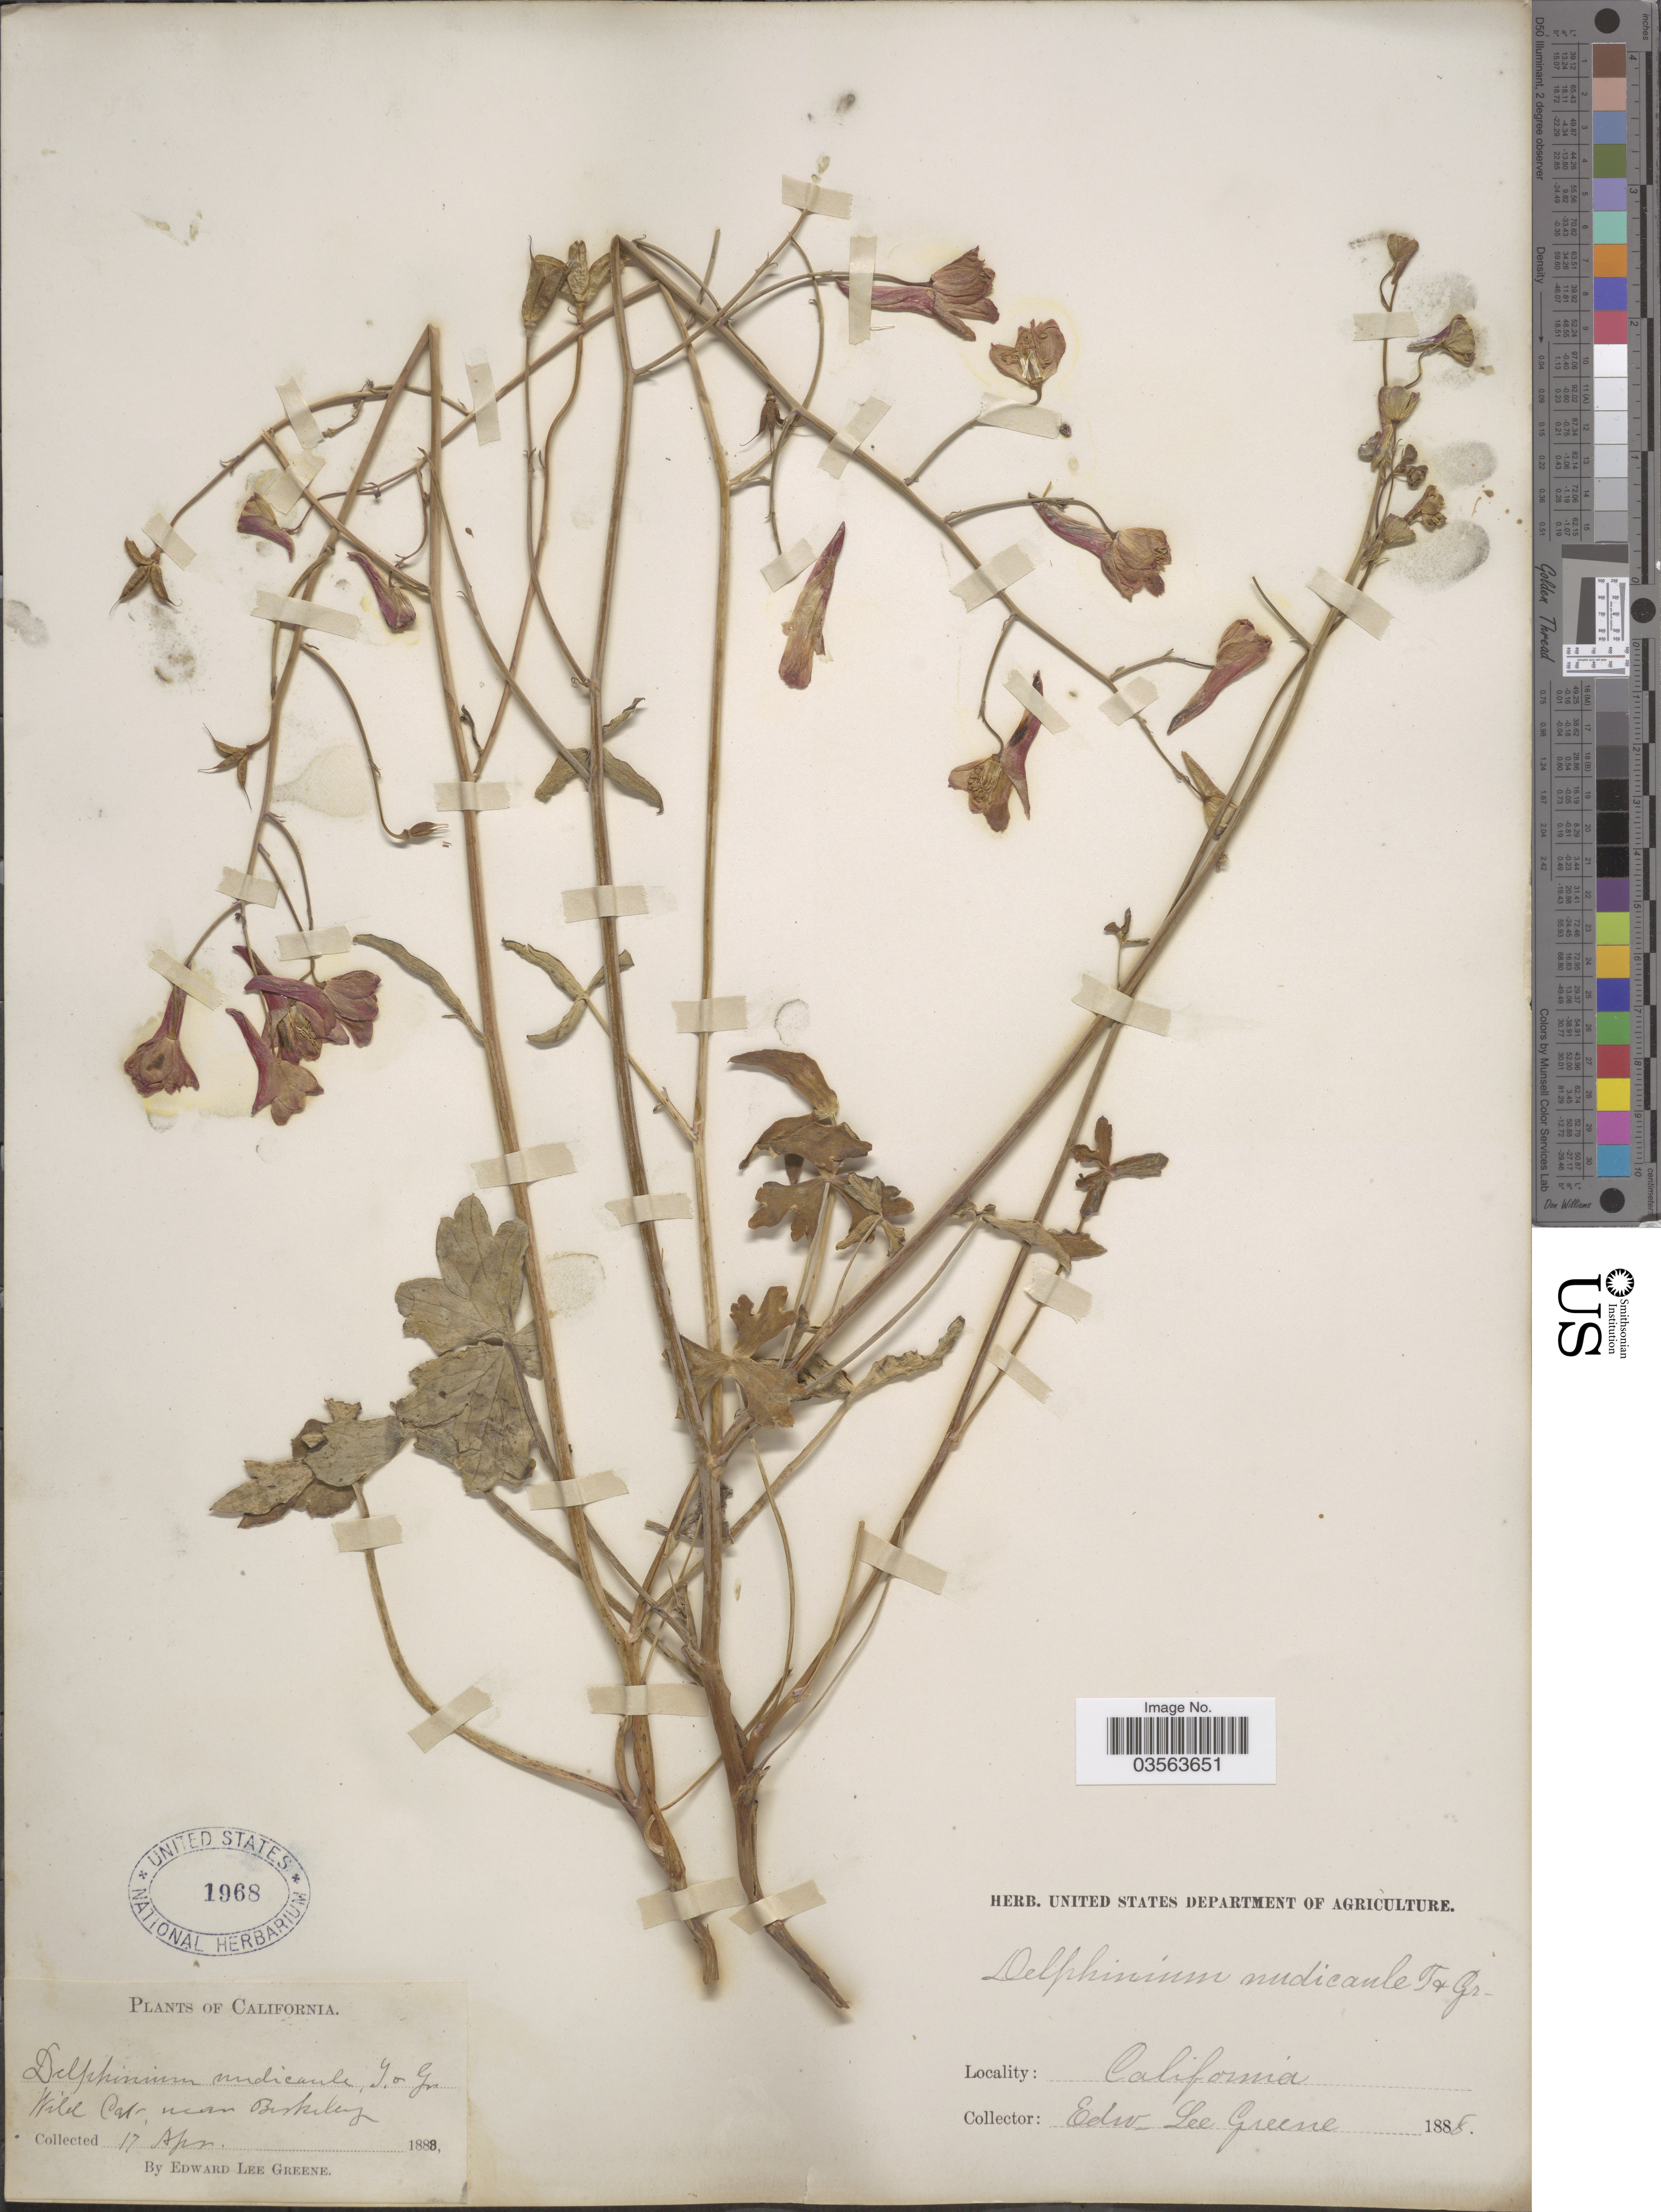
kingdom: Plantae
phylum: Tracheophyta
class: Magnoliopsida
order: Ranunculales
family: Ranunculaceae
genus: Delphinium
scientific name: Delphinium nudicaule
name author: Torr. & A. Gray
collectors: E. L. Greene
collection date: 1888-04-17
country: United States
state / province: California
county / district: Alameda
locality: Wild Cat, near Berkeley.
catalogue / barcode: US 1968